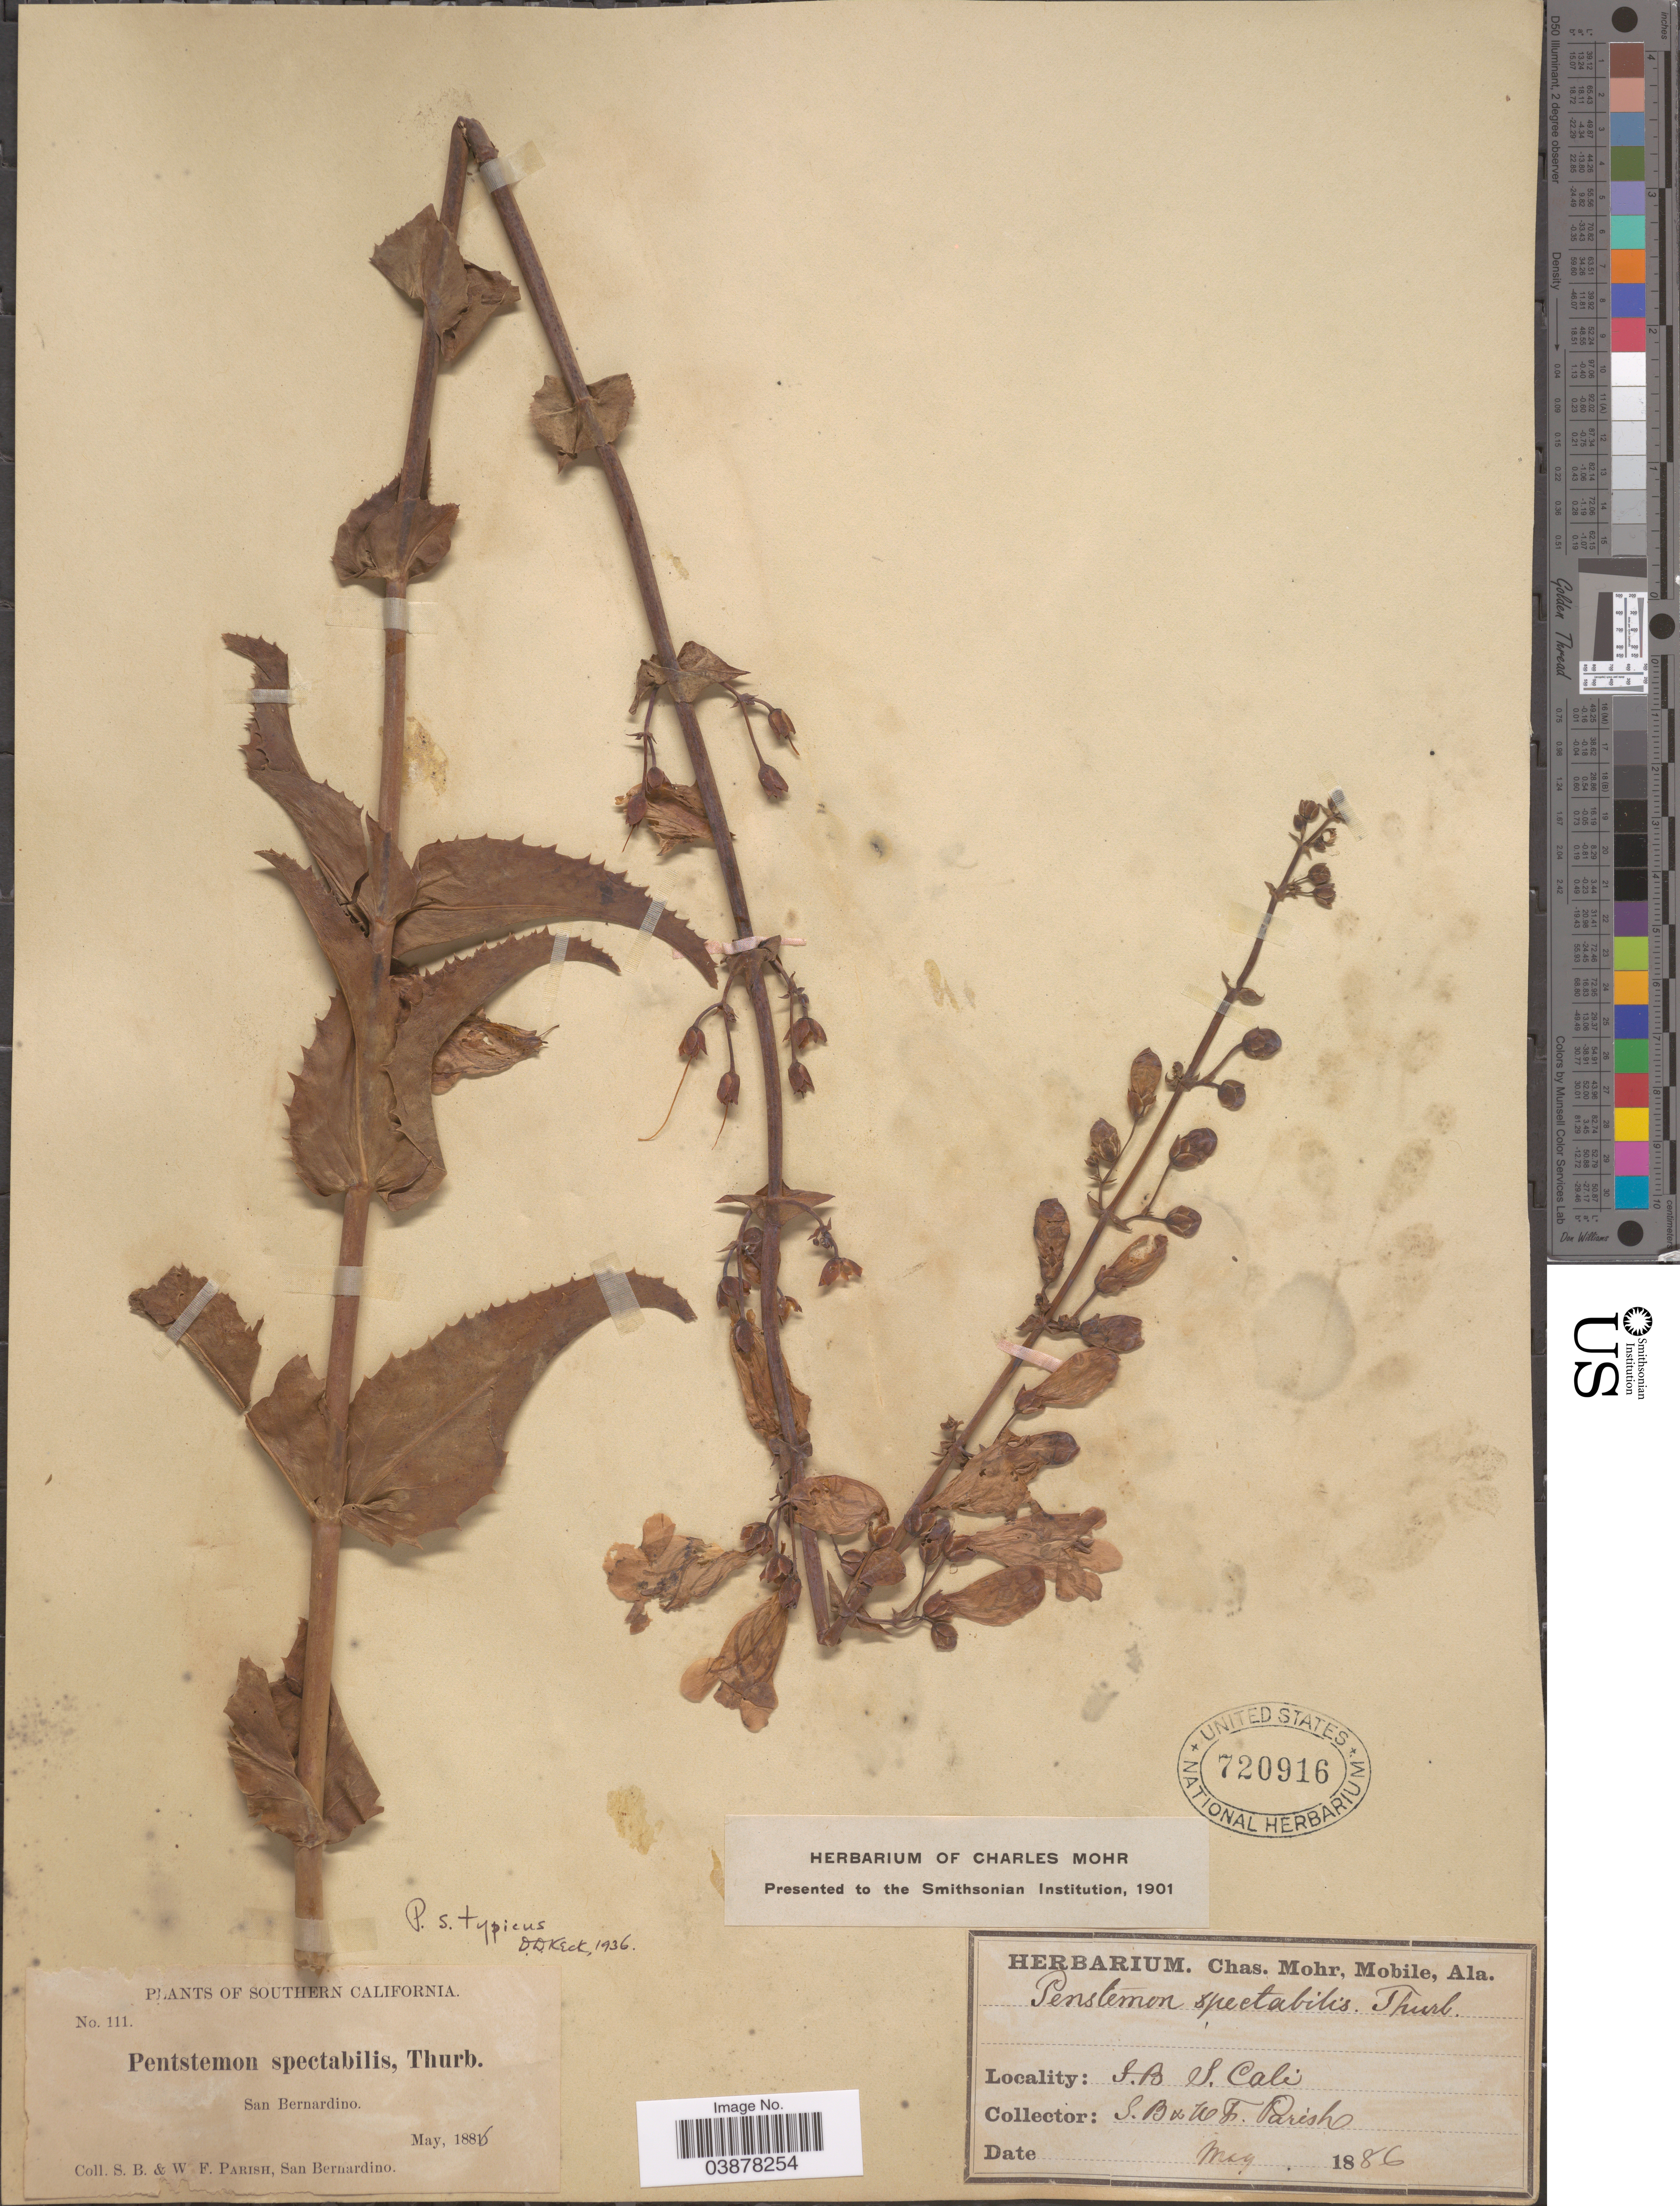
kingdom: Plantae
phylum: Tracheophyta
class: Magnoliopsida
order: Lamiales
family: Plantaginaceae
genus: Penstemon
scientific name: Penstemon spectabilis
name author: Thurb. ex Torr. & A. Gray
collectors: S. B. Parish & W. F. Parish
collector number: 111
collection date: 1886-05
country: United States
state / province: California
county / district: San Bernardino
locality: Southern California. San Bernardino.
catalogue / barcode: US 720916